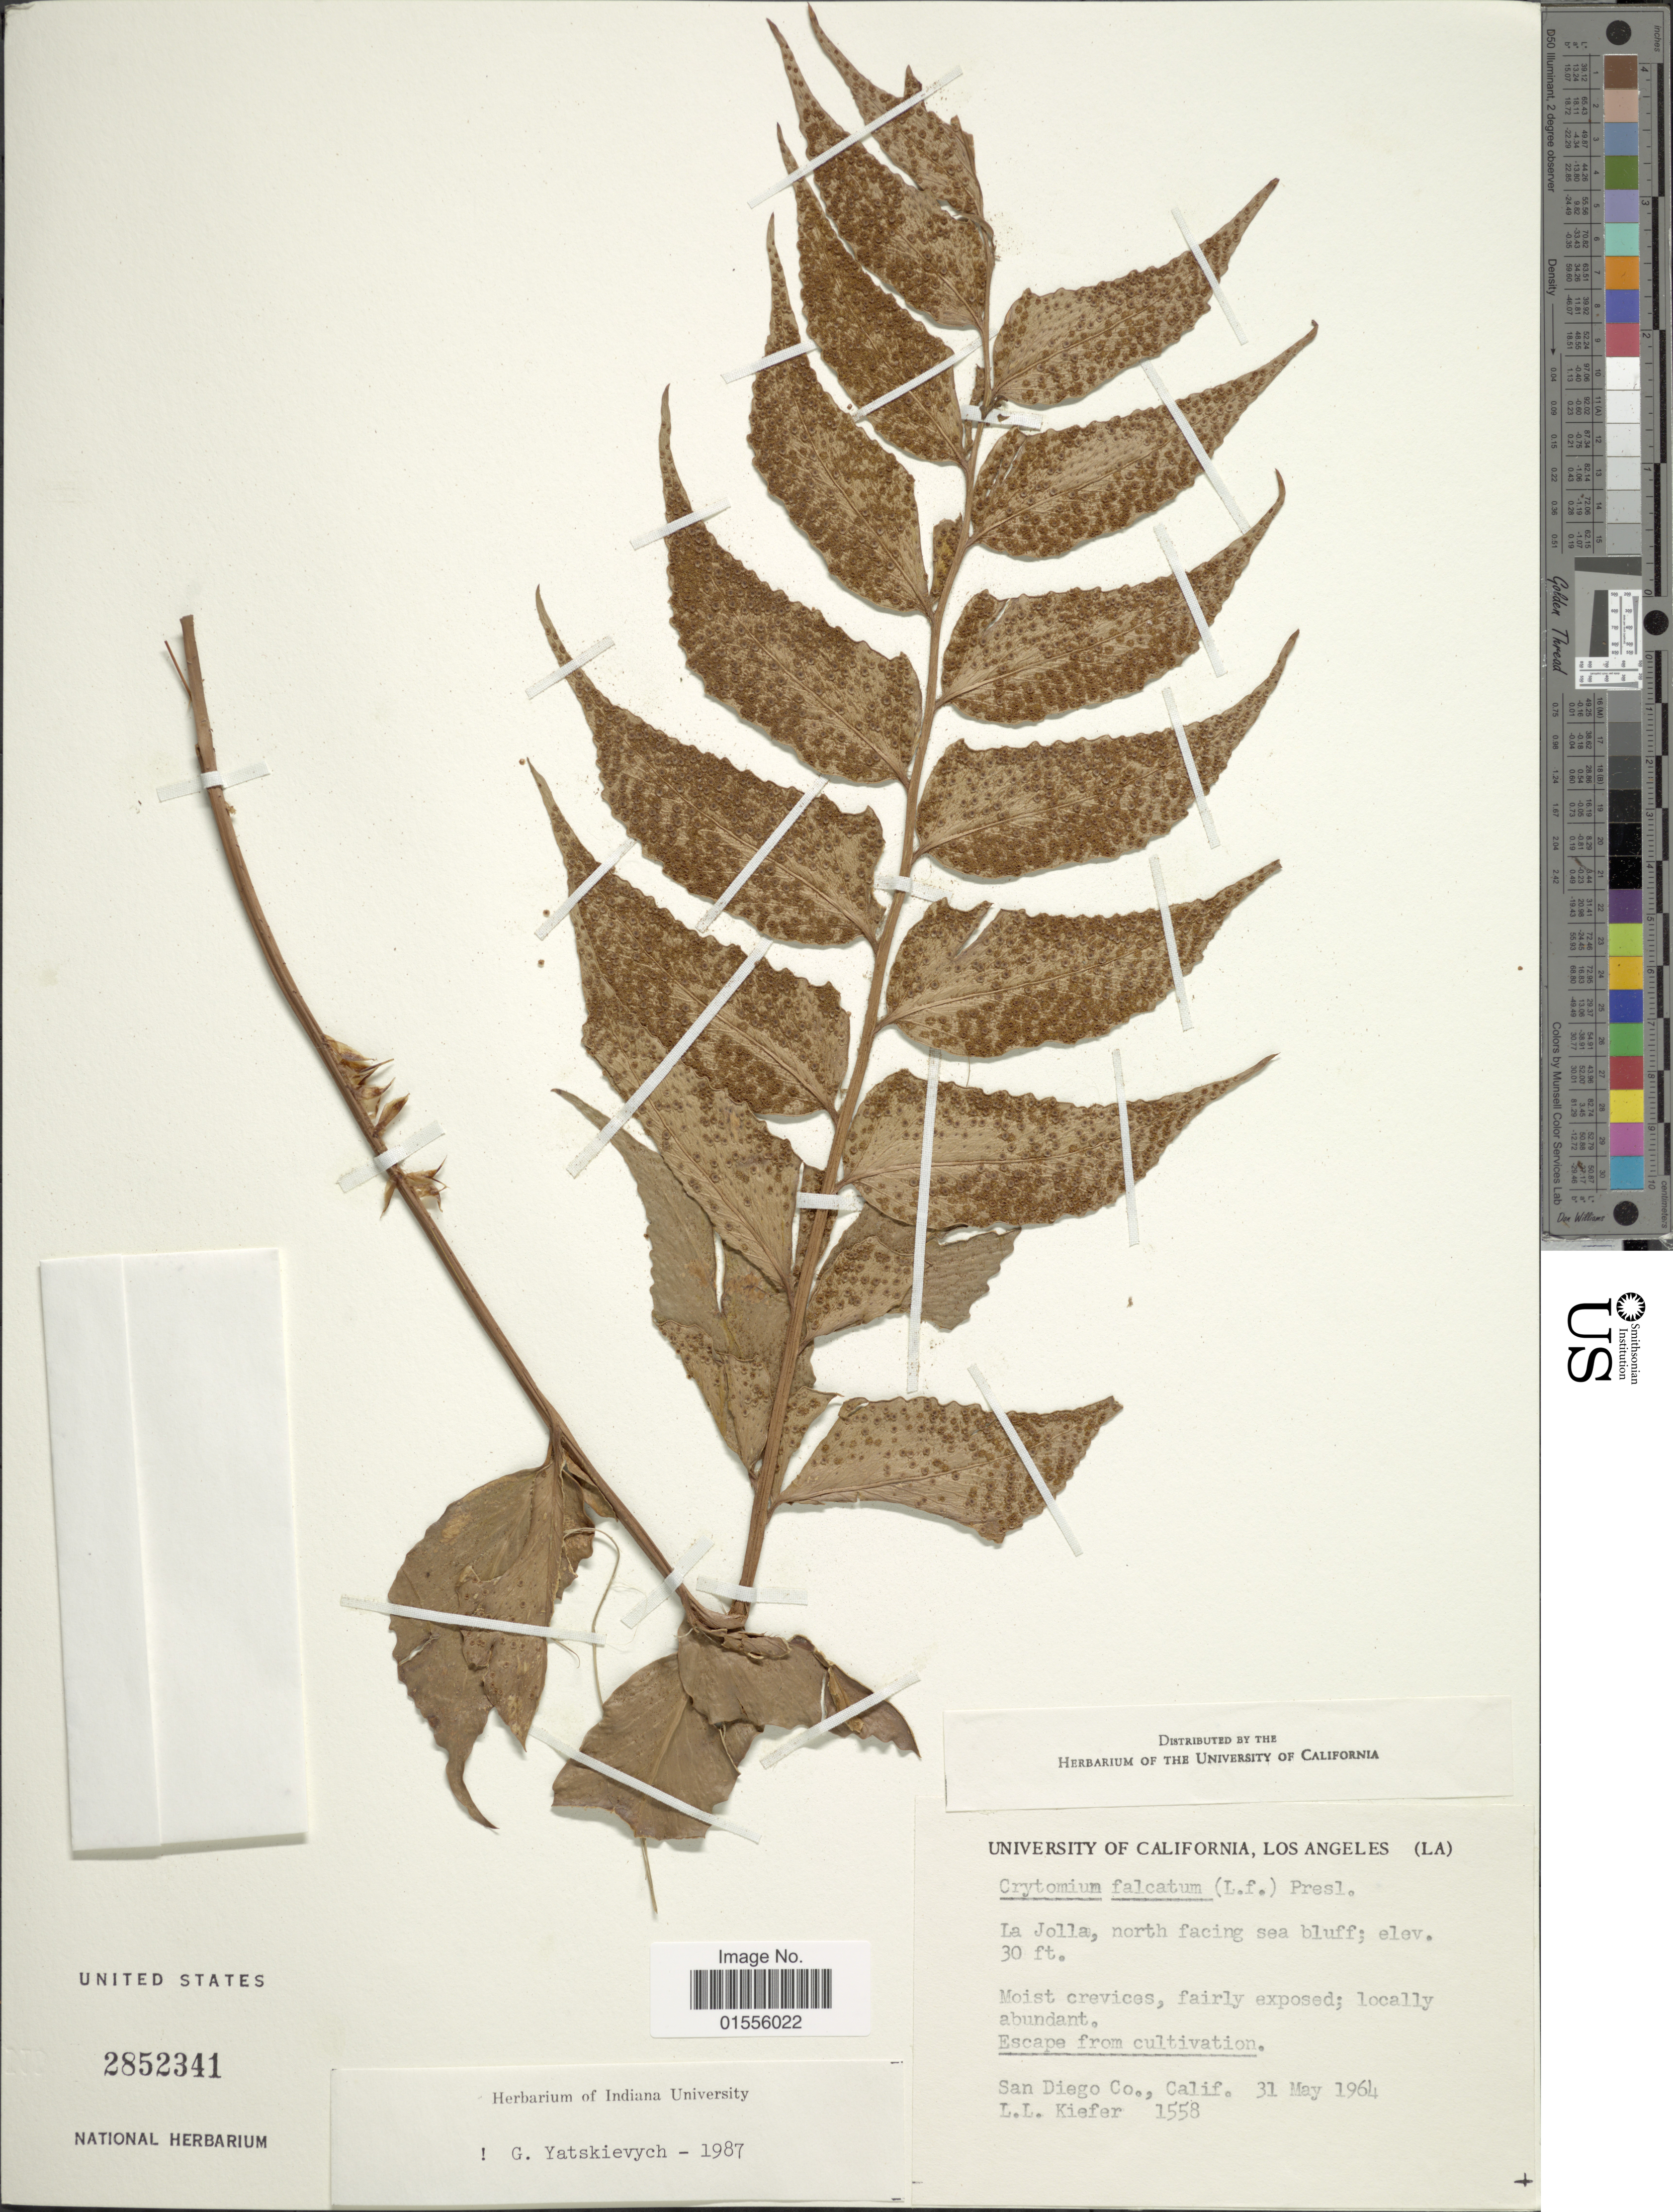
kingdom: Plantae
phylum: Tracheophyta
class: Polypodiopsida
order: Polypodiales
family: Dryopteridaceae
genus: Cyrtomium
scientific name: Cyrtomium falcatum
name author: (L. f.) C. Presl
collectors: L. Kiefer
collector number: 1558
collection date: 1964-05-31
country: United States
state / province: California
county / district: San Diego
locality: La Jolla, north facing sea bluff, San Diego Co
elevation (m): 9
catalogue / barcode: US 2852341